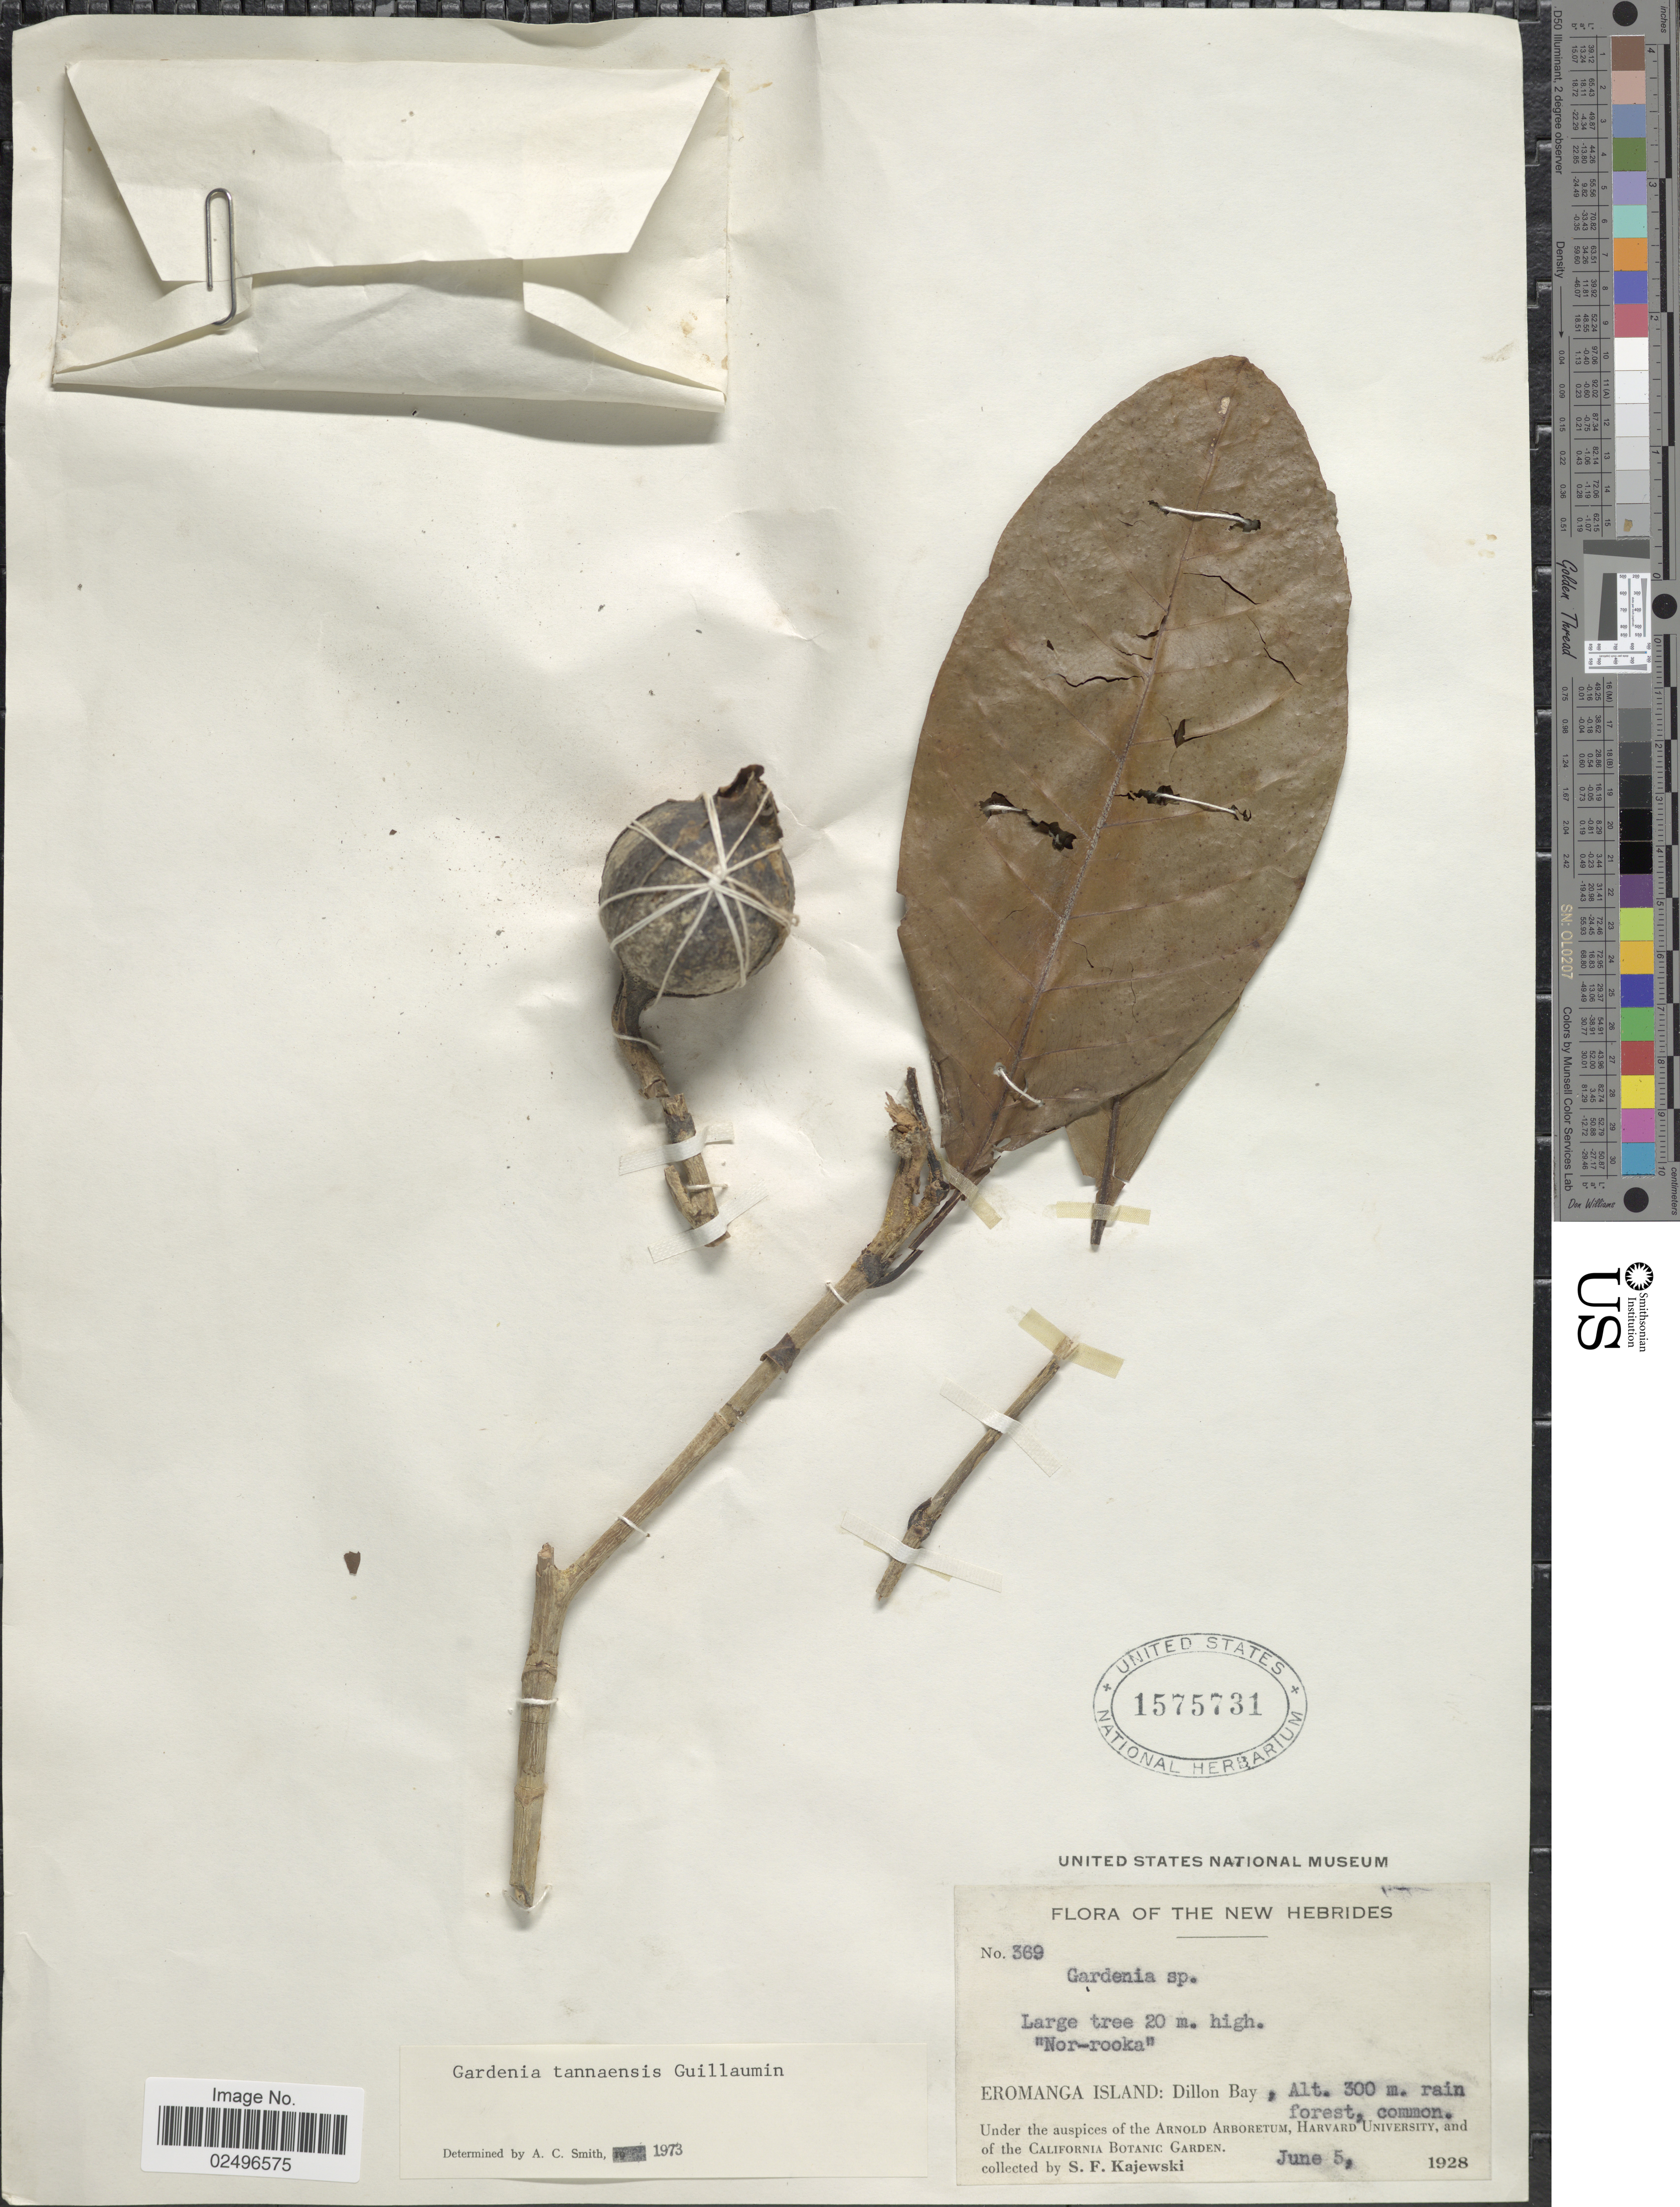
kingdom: Plantae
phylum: Tracheophyta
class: Magnoliopsida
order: Gentianales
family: Rubiaceae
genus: Gardenia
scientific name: Gardenia tannensis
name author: Guillaumin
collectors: S. Kajewski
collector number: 369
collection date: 1928-06-05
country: Vanuatu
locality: The new Hebrides. Eronanga Island: Dillon Bay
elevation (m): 300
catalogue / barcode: US 1575731